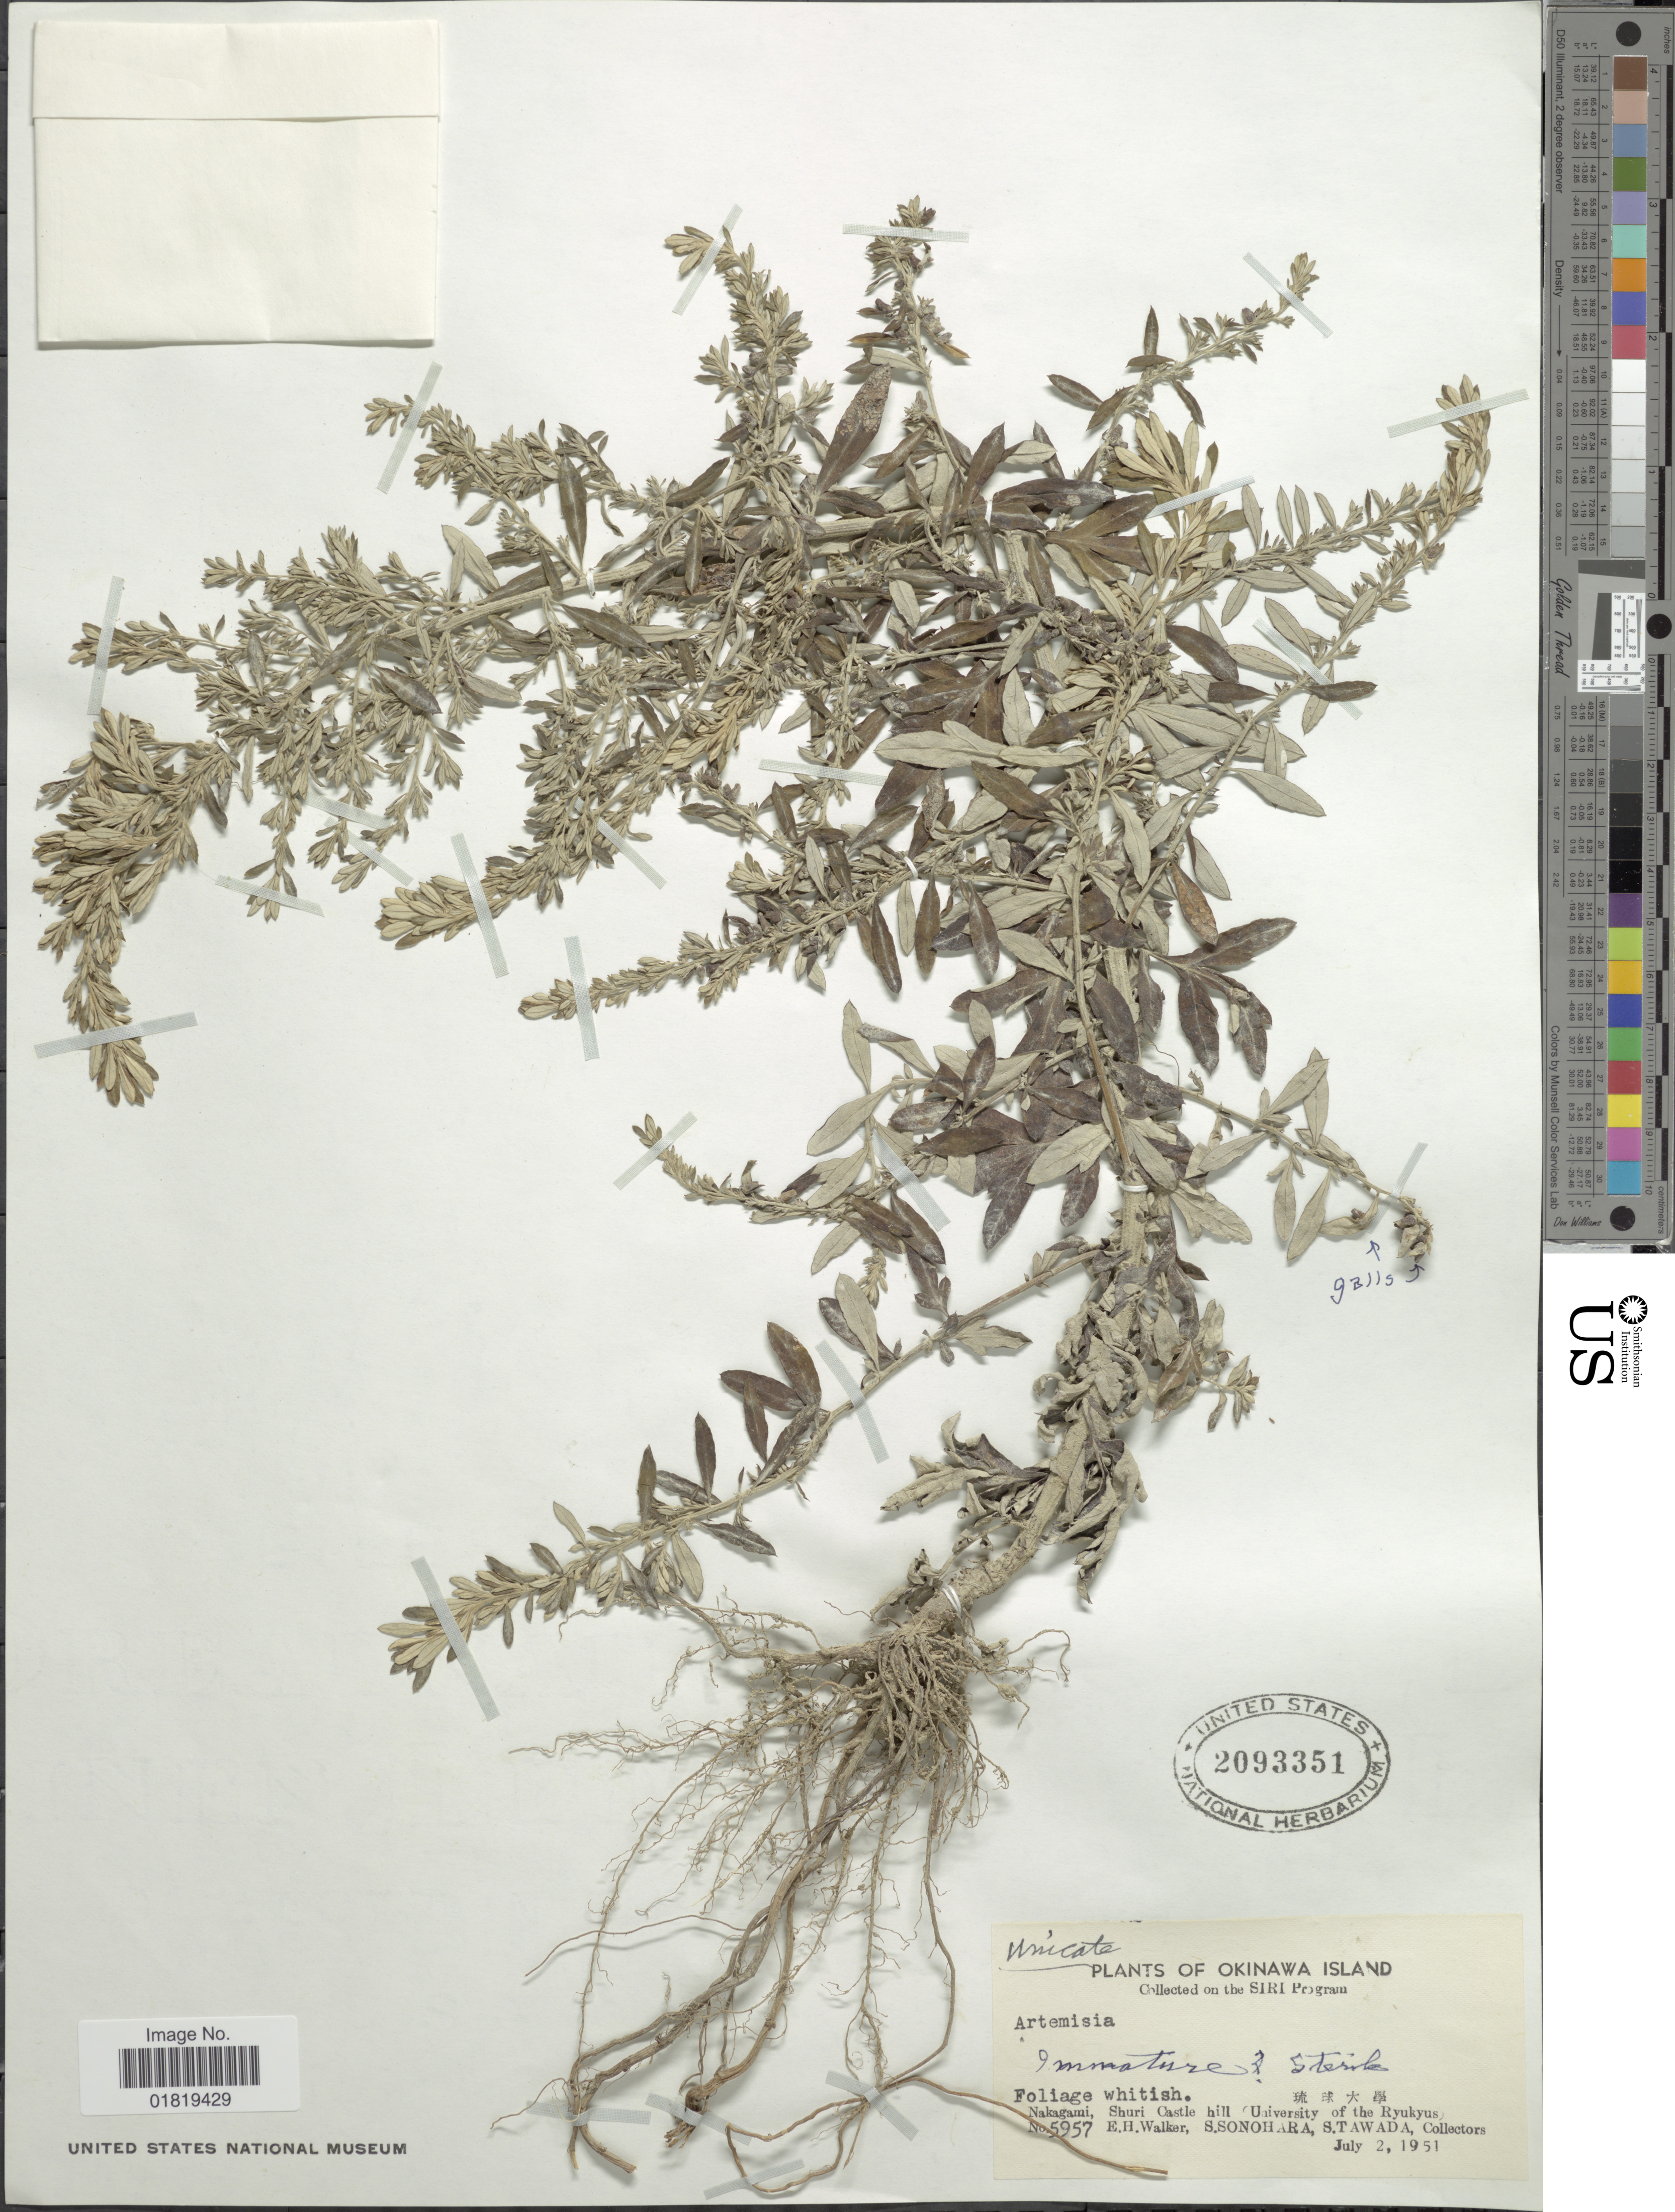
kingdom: Plantae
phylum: Tracheophyta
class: Magnoliopsida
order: Asterales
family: Asteraceae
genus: Artemisia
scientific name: Artemisia sp.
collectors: E. H. Walker, S. Sonohara & S. Tawada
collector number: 5957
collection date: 1951-07-02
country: Japan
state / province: Okinawa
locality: Nakagami, Shuri Castle hill (University of the Ryukyus)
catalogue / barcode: US 2093351